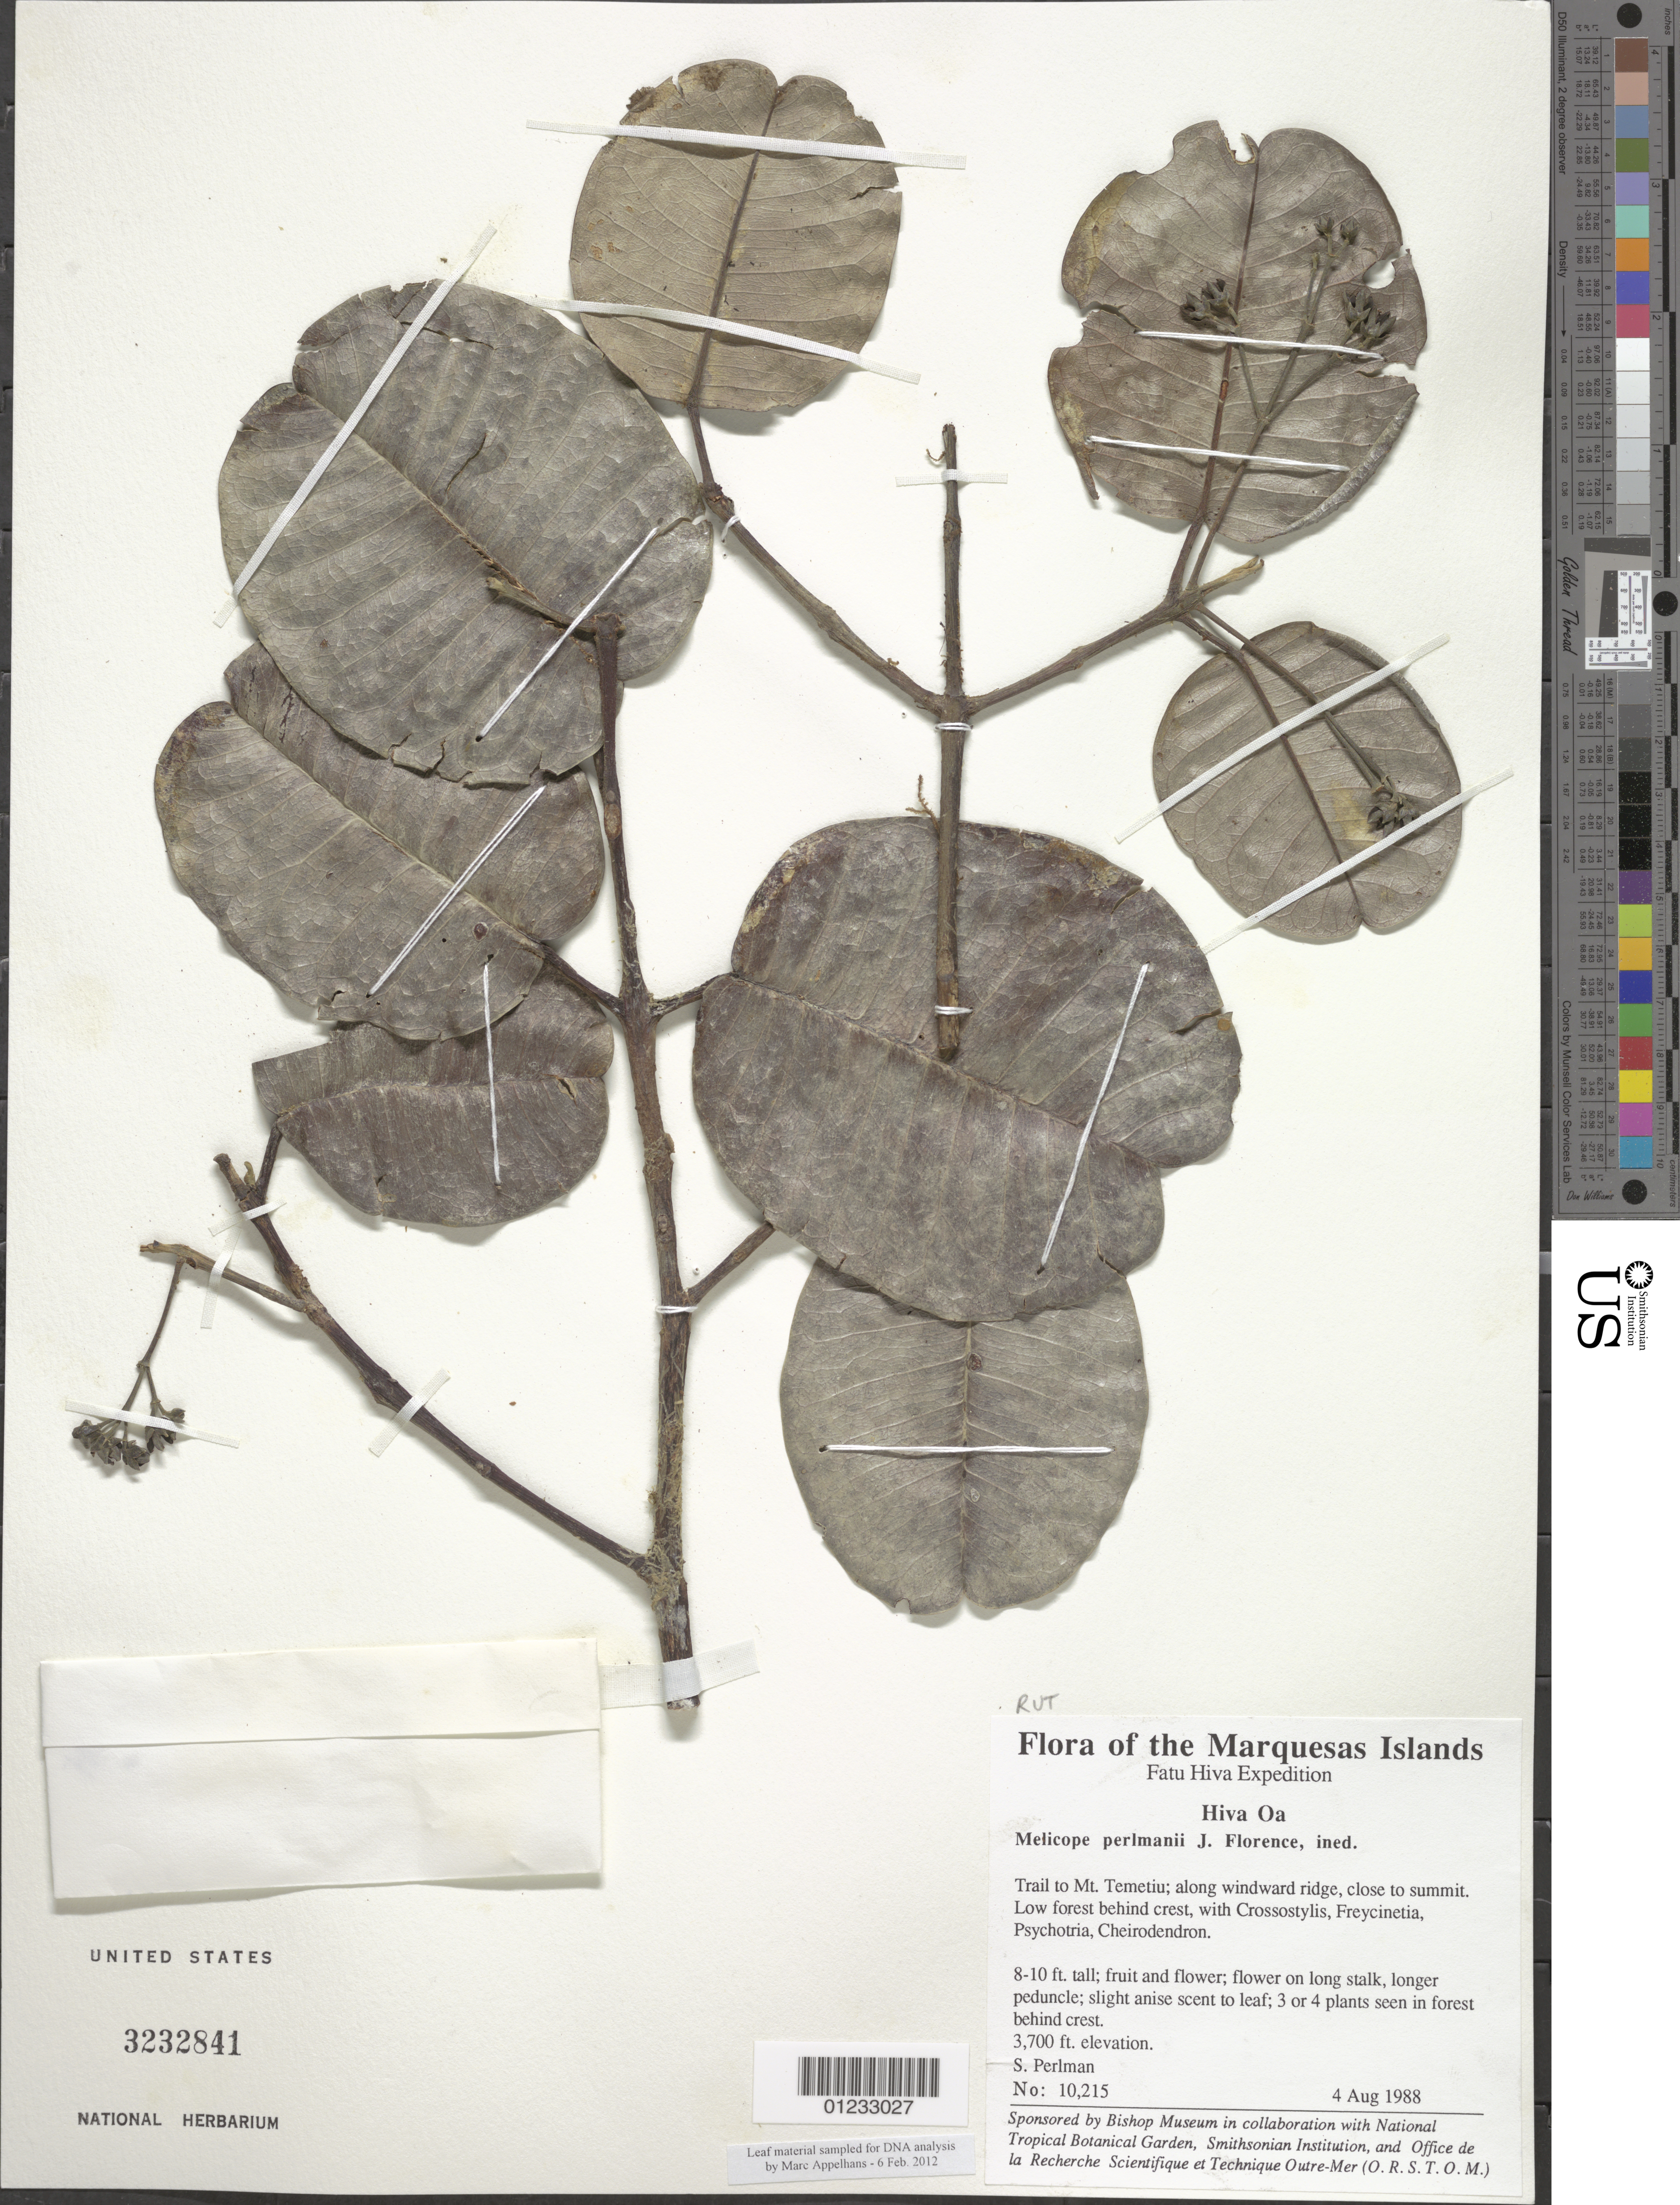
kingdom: Plantae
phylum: Tracheophyta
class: Magnoliopsida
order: Sapindales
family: Rutaceae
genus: Melicope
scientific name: Melicope perlmanii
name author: J. Florence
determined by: Florence, J.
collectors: S. P. Perlman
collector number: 10215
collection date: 1988-08-04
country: French Polynesia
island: Hiva Oa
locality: Trail to Mt. Temetiu, along windward ridge, close to summit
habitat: Low forest behind crest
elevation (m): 1128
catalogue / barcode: US 3232841